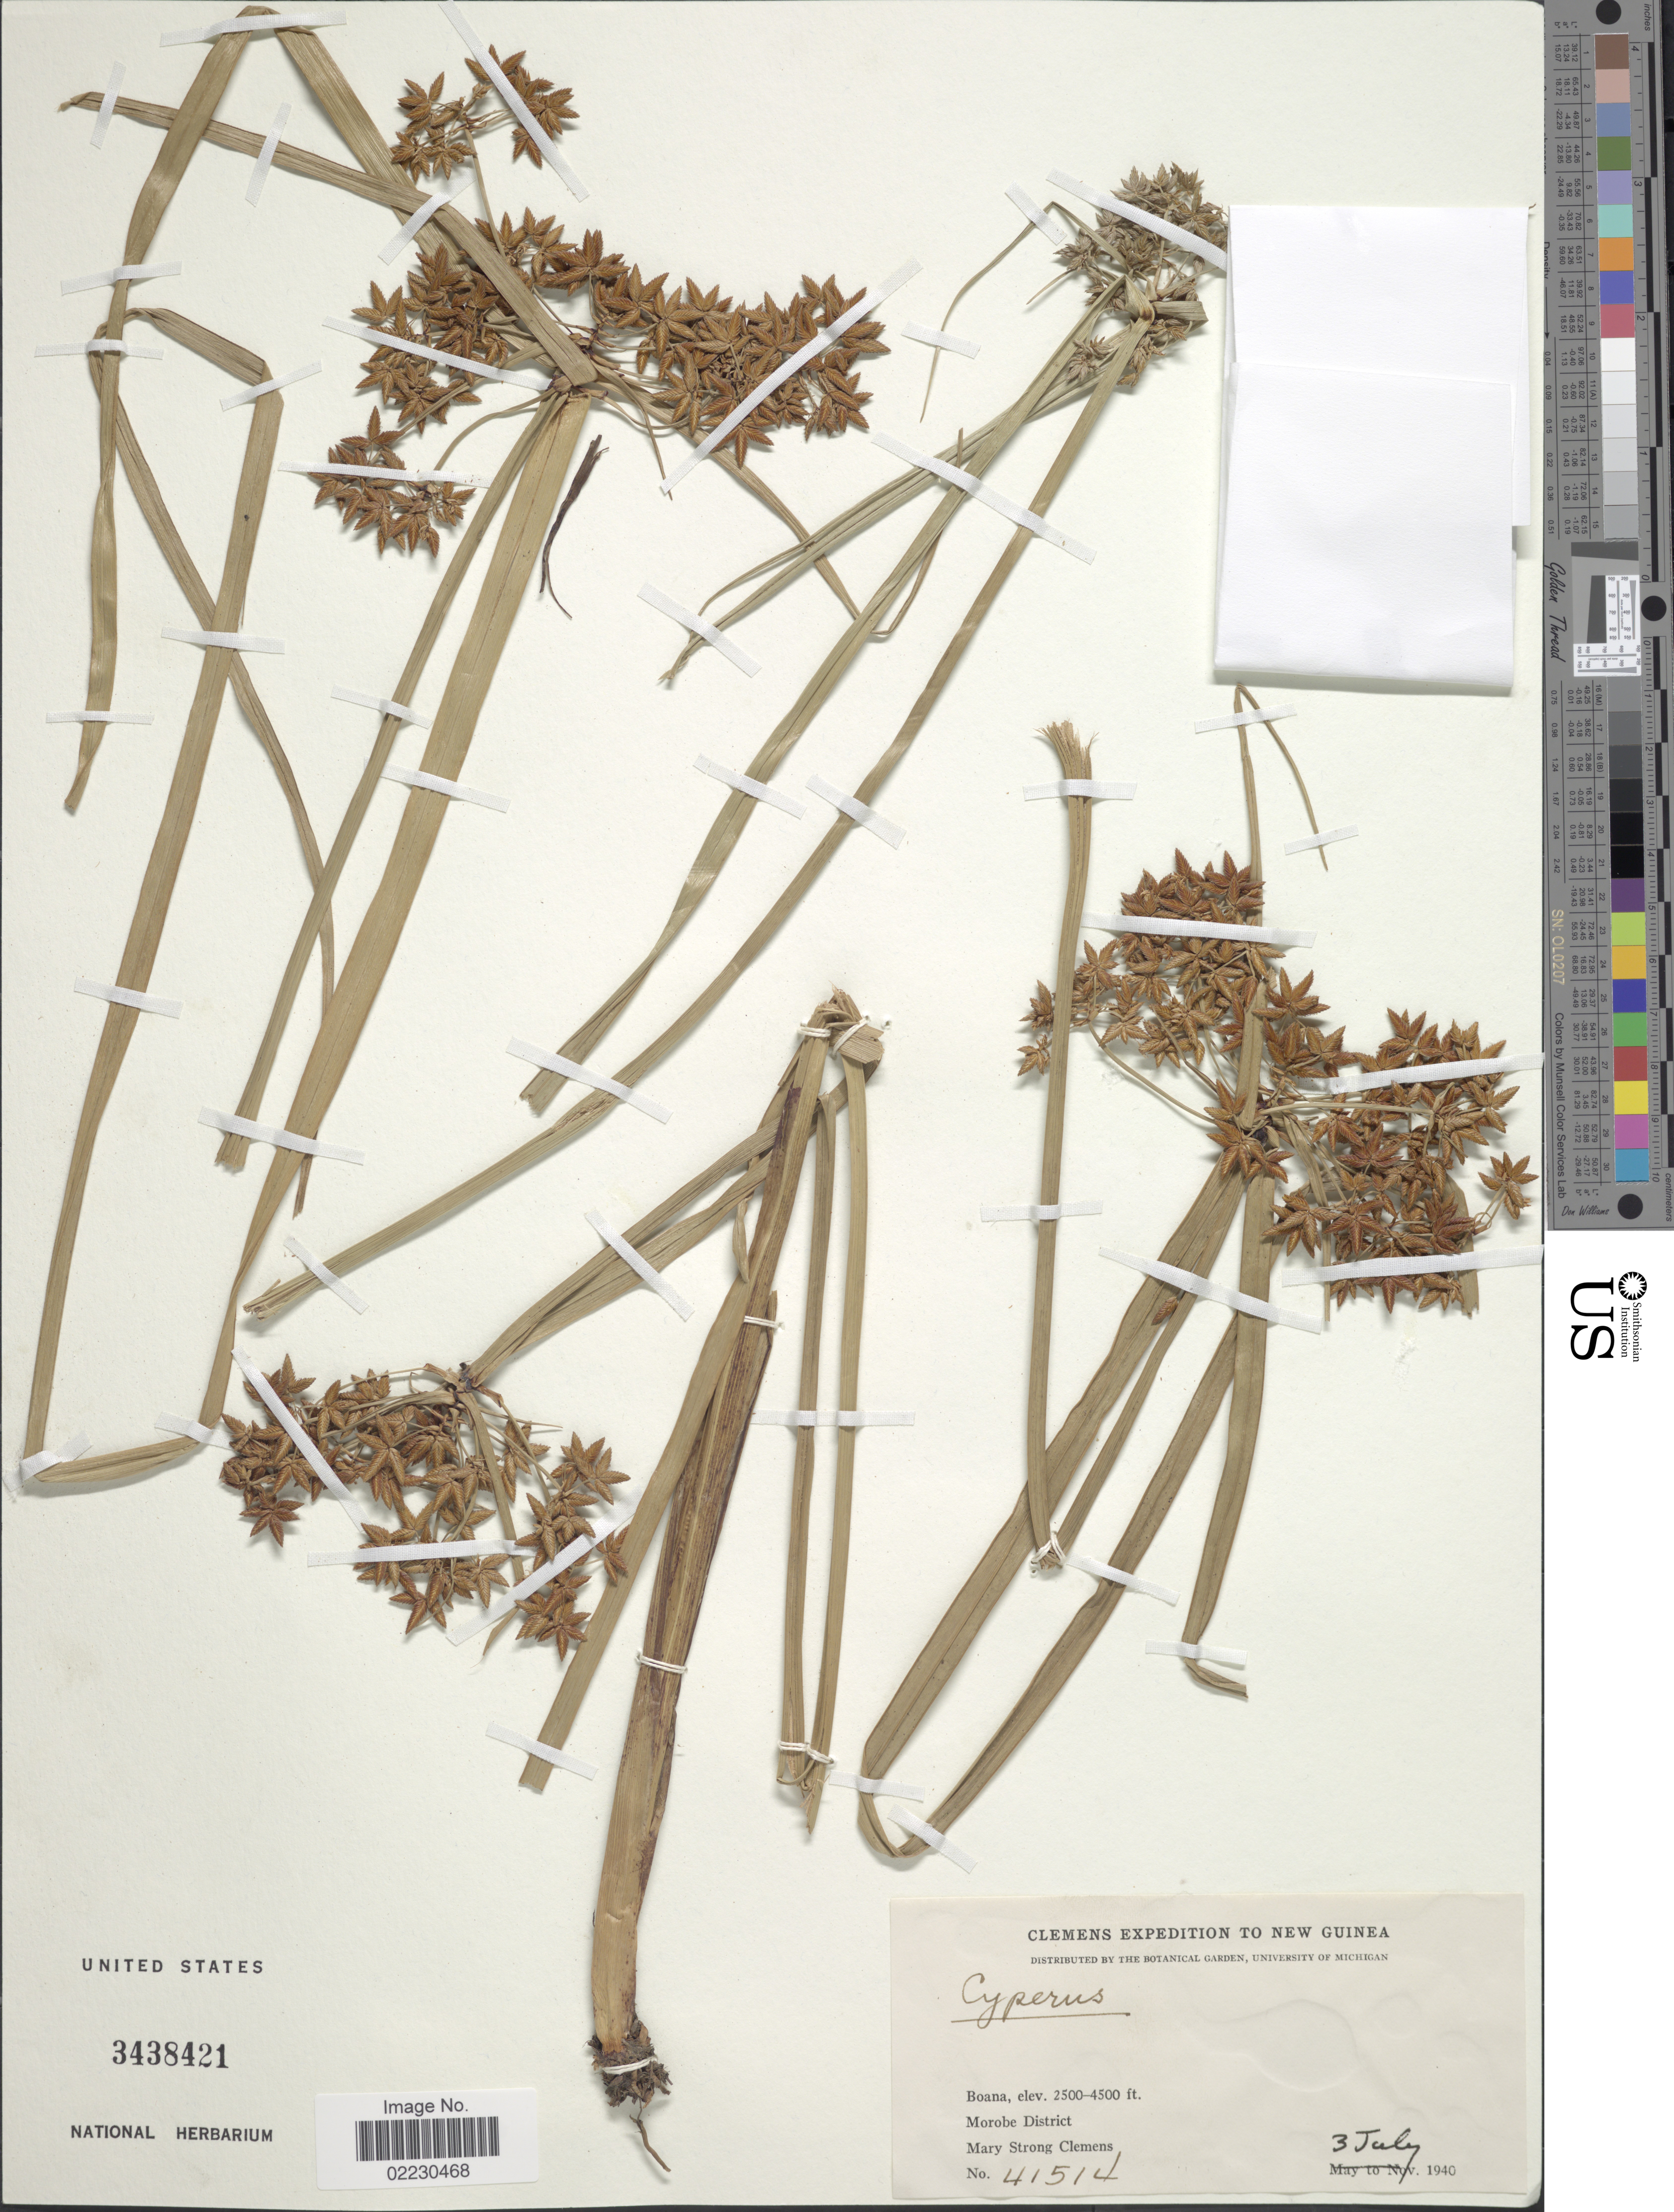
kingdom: Plantae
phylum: Tracheophyta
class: Liliopsida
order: Poales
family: Cyperaceae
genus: Cyperus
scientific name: Cyperus platystylis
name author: R. Br.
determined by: Strong, Mark T., (BOT), Smithsonian Institution - National Museum of Natural History (UNITED STATES)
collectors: M. S. Clemens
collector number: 41514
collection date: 1940-07-03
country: Papua New Guinea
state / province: Morobe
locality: Boana, Morobe District, New Guinea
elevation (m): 762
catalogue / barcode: US 3438421